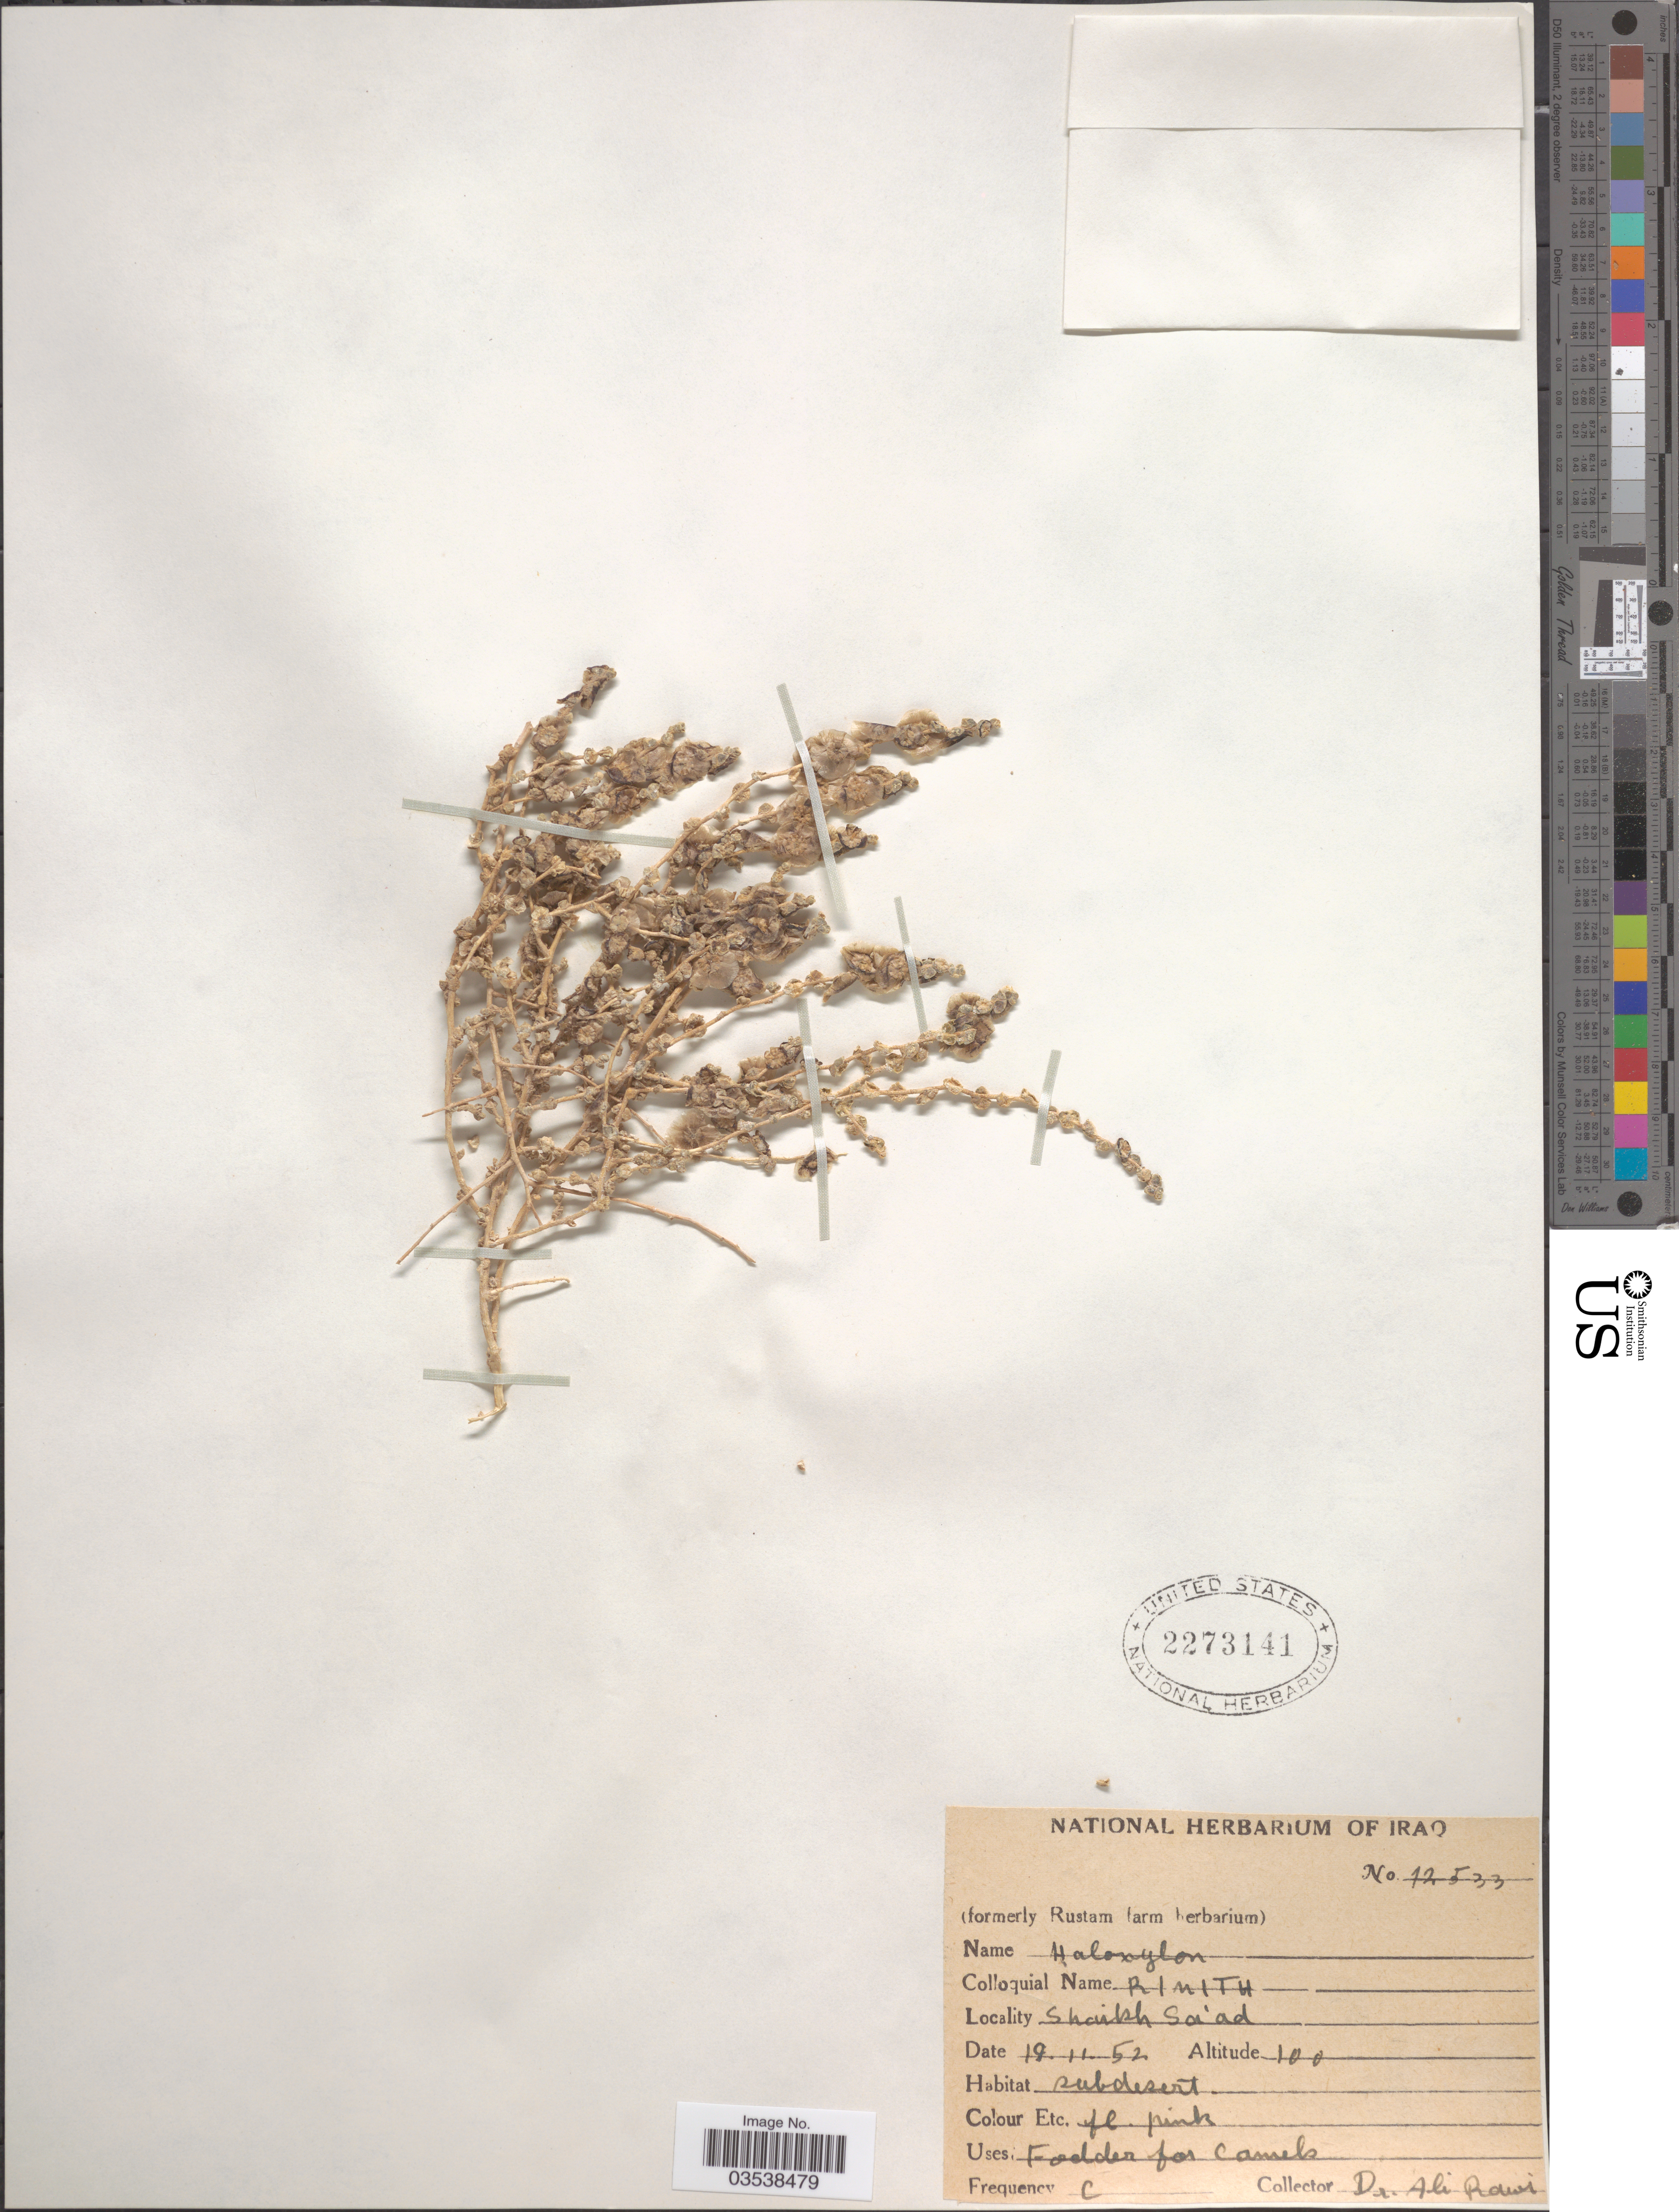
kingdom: Plantae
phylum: Tracheophyta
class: Magnoliopsida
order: Caryophyllales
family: Amaranthaceae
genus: Haloxylon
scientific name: Haloxylon sp.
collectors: A. Rawi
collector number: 12533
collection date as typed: Transcribed d/m/y: 19/11/52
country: Iraq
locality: Shaikh Sa'ad.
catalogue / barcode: US 2273141